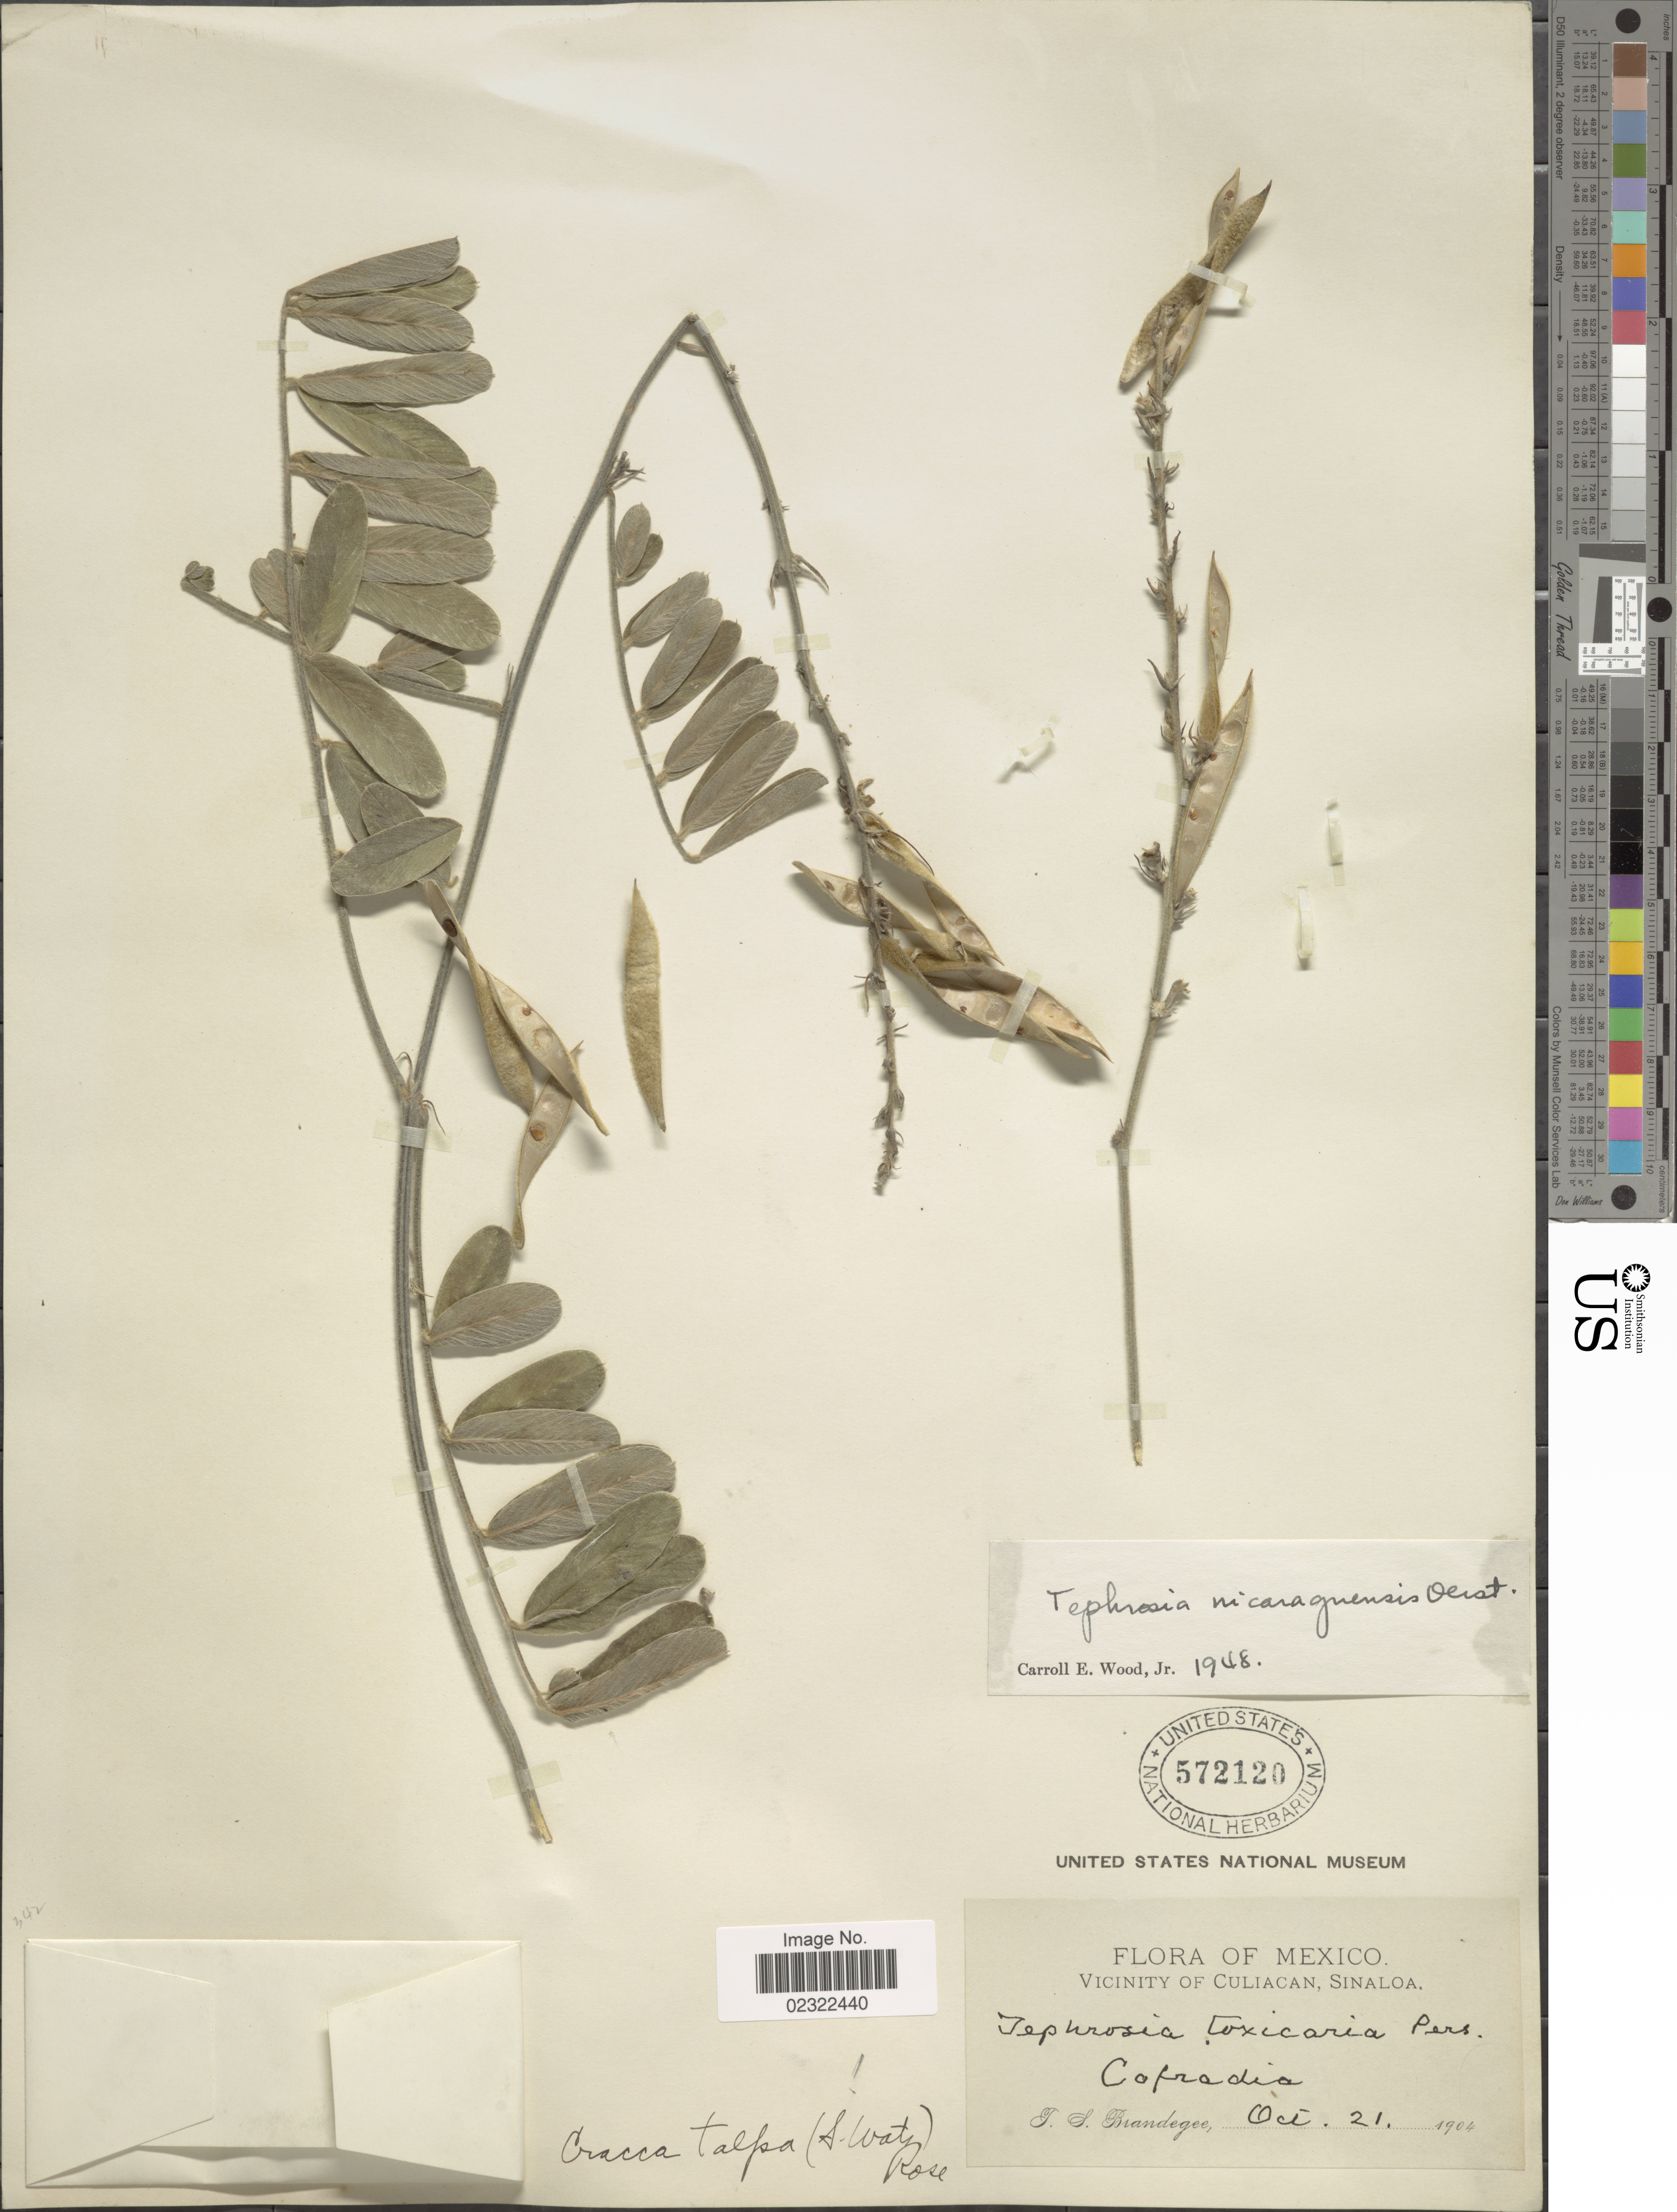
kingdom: Plantae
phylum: Tracheophyta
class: Magnoliopsida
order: Fabales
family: Fabaceae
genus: Tephrosia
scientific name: Tephrosia nicaraguensis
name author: Oerst.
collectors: T. S. Brandegee (herbarium)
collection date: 1904-10-21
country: Mexico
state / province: Sinaloa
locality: Cofradia, Mexico, Cofradia.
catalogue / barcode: US 572120